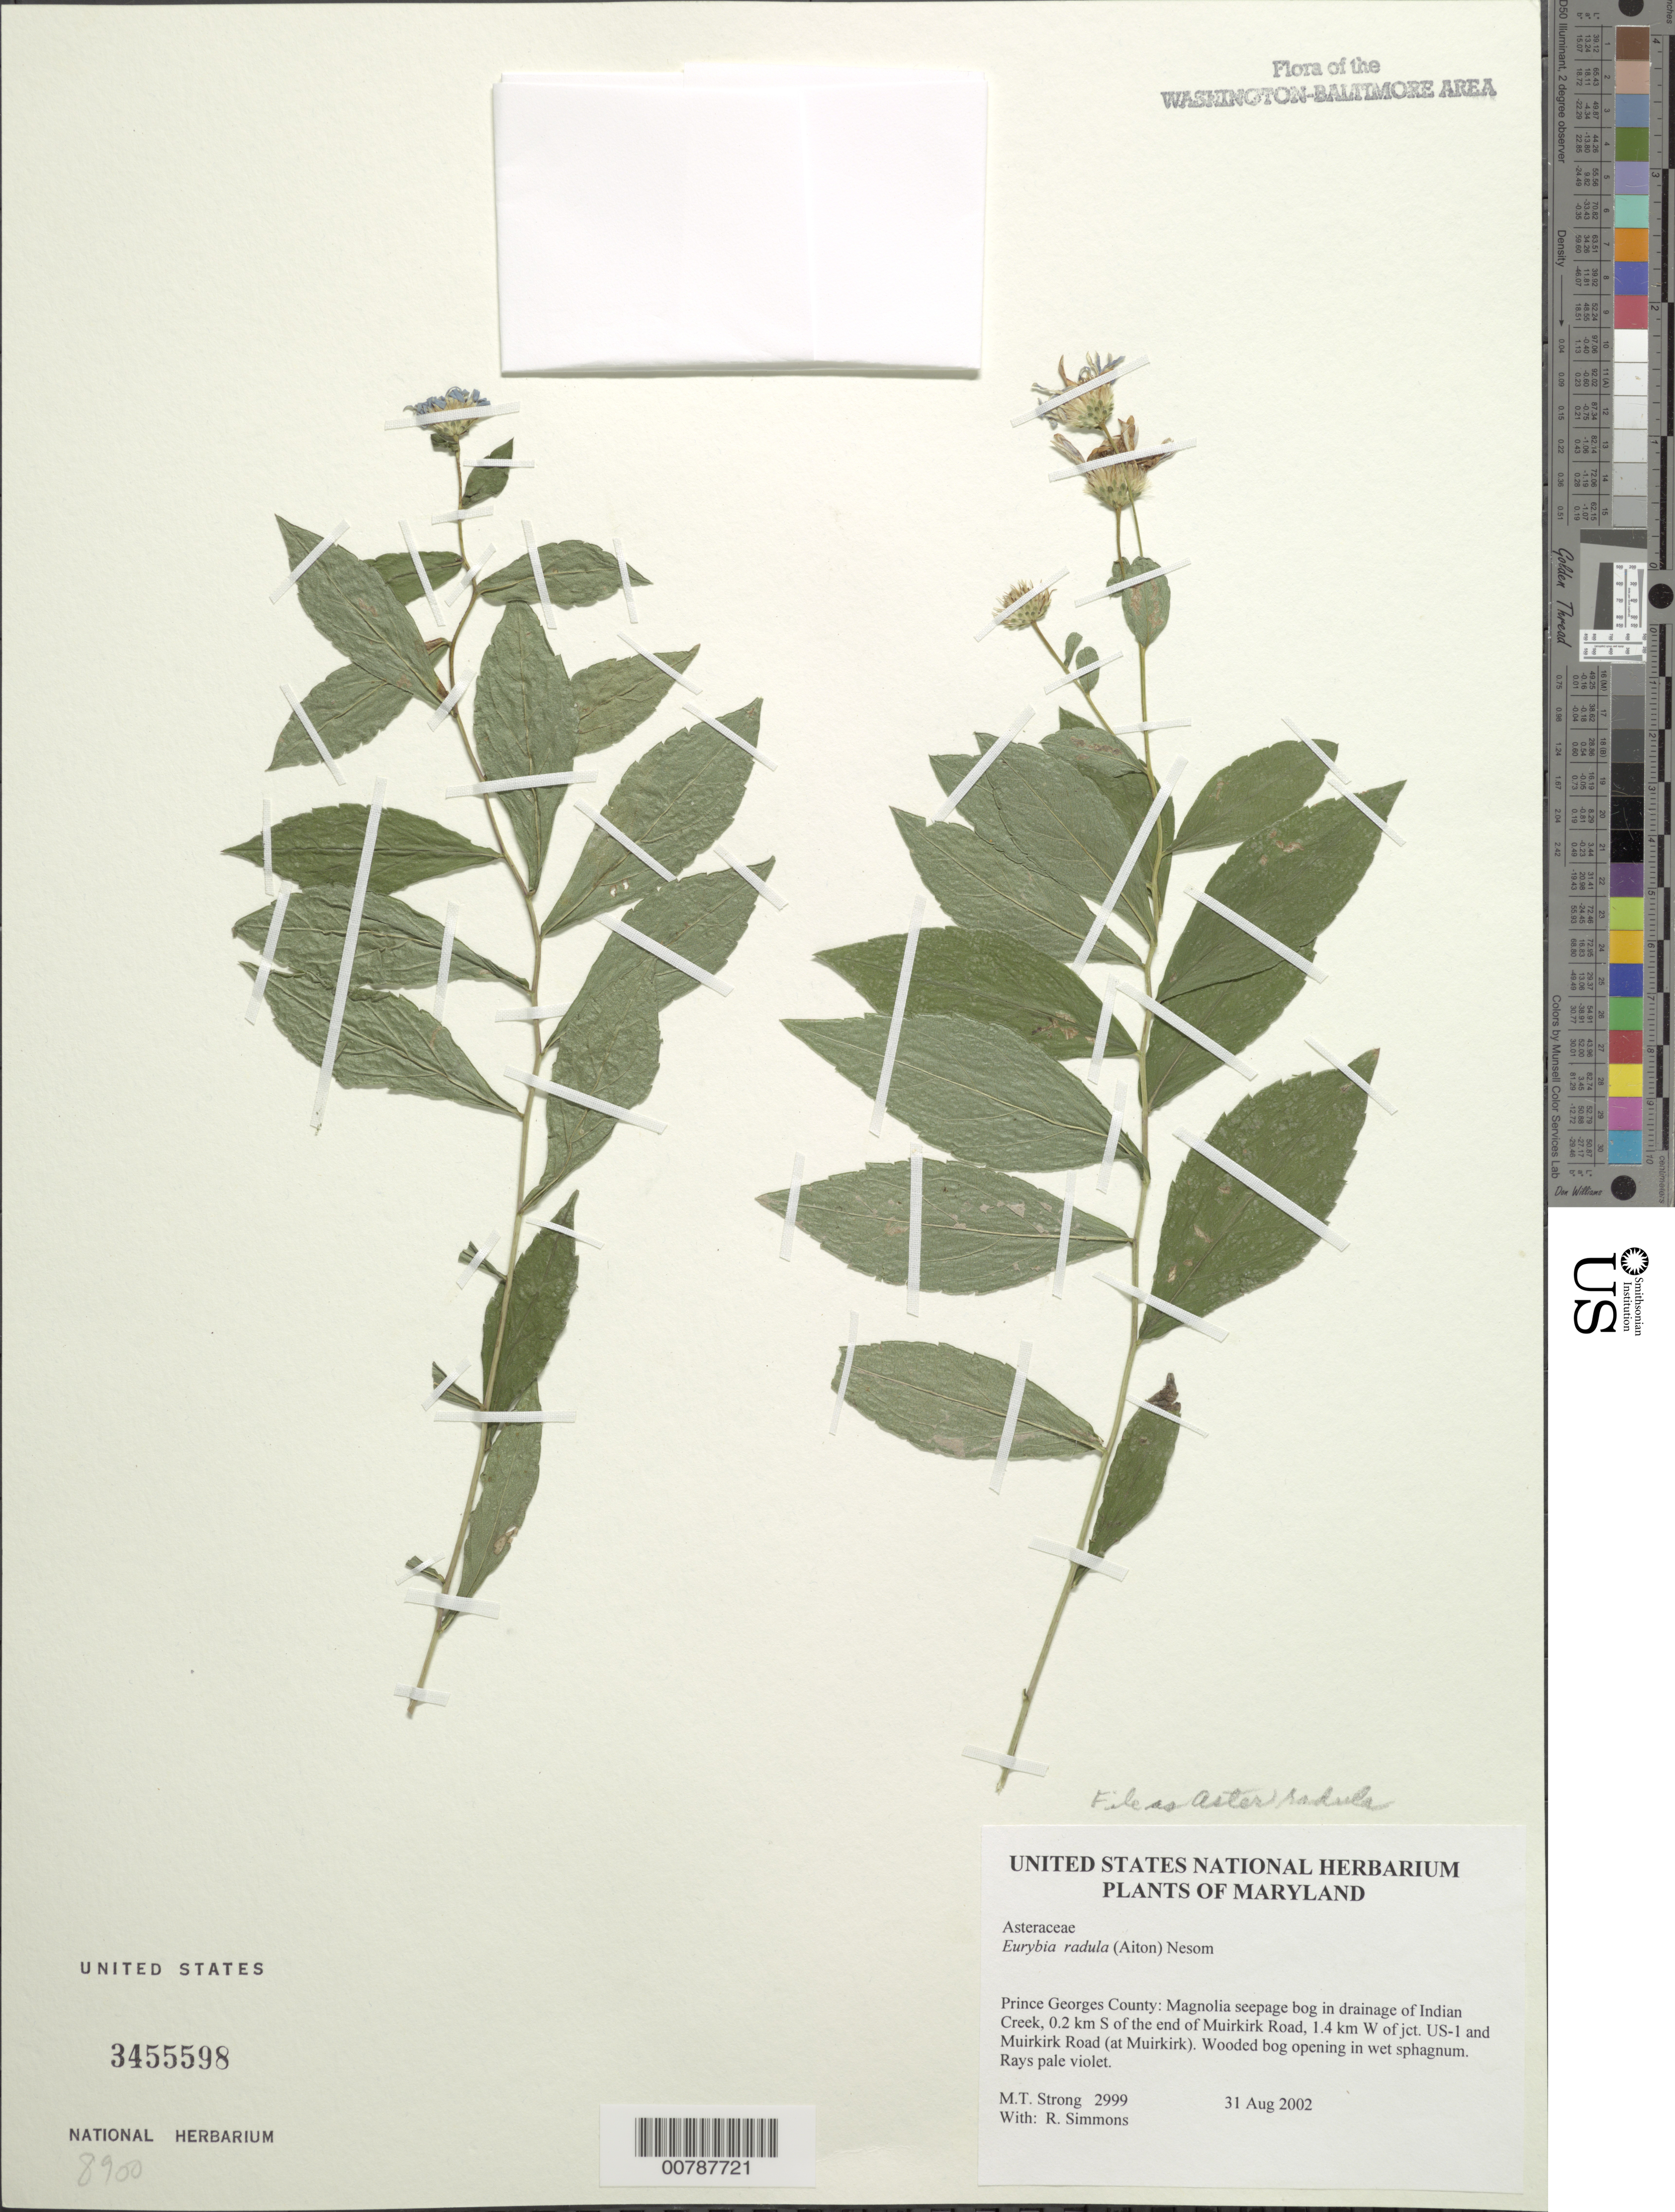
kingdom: Plantae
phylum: Tracheophyta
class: Magnoliopsida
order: Asterales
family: Asteraceae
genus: Eurybia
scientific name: Eurybia radula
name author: (Aiton) G.L. Nesom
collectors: M. T. Strong & R. Simmons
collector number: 2999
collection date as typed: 31 Aug 2002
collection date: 2002-08-31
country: United States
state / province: Maryland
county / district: Prince George's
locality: Magnolia seepage bog in drainage of Indian Creek, 0.2 km S of the end of Muirkirk Road, 1.4 km W of jct. US-1 and Muirkirk Road (at Muirkirk).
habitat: Wooded bog opening in wet sphagnum.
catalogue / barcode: US 3455598